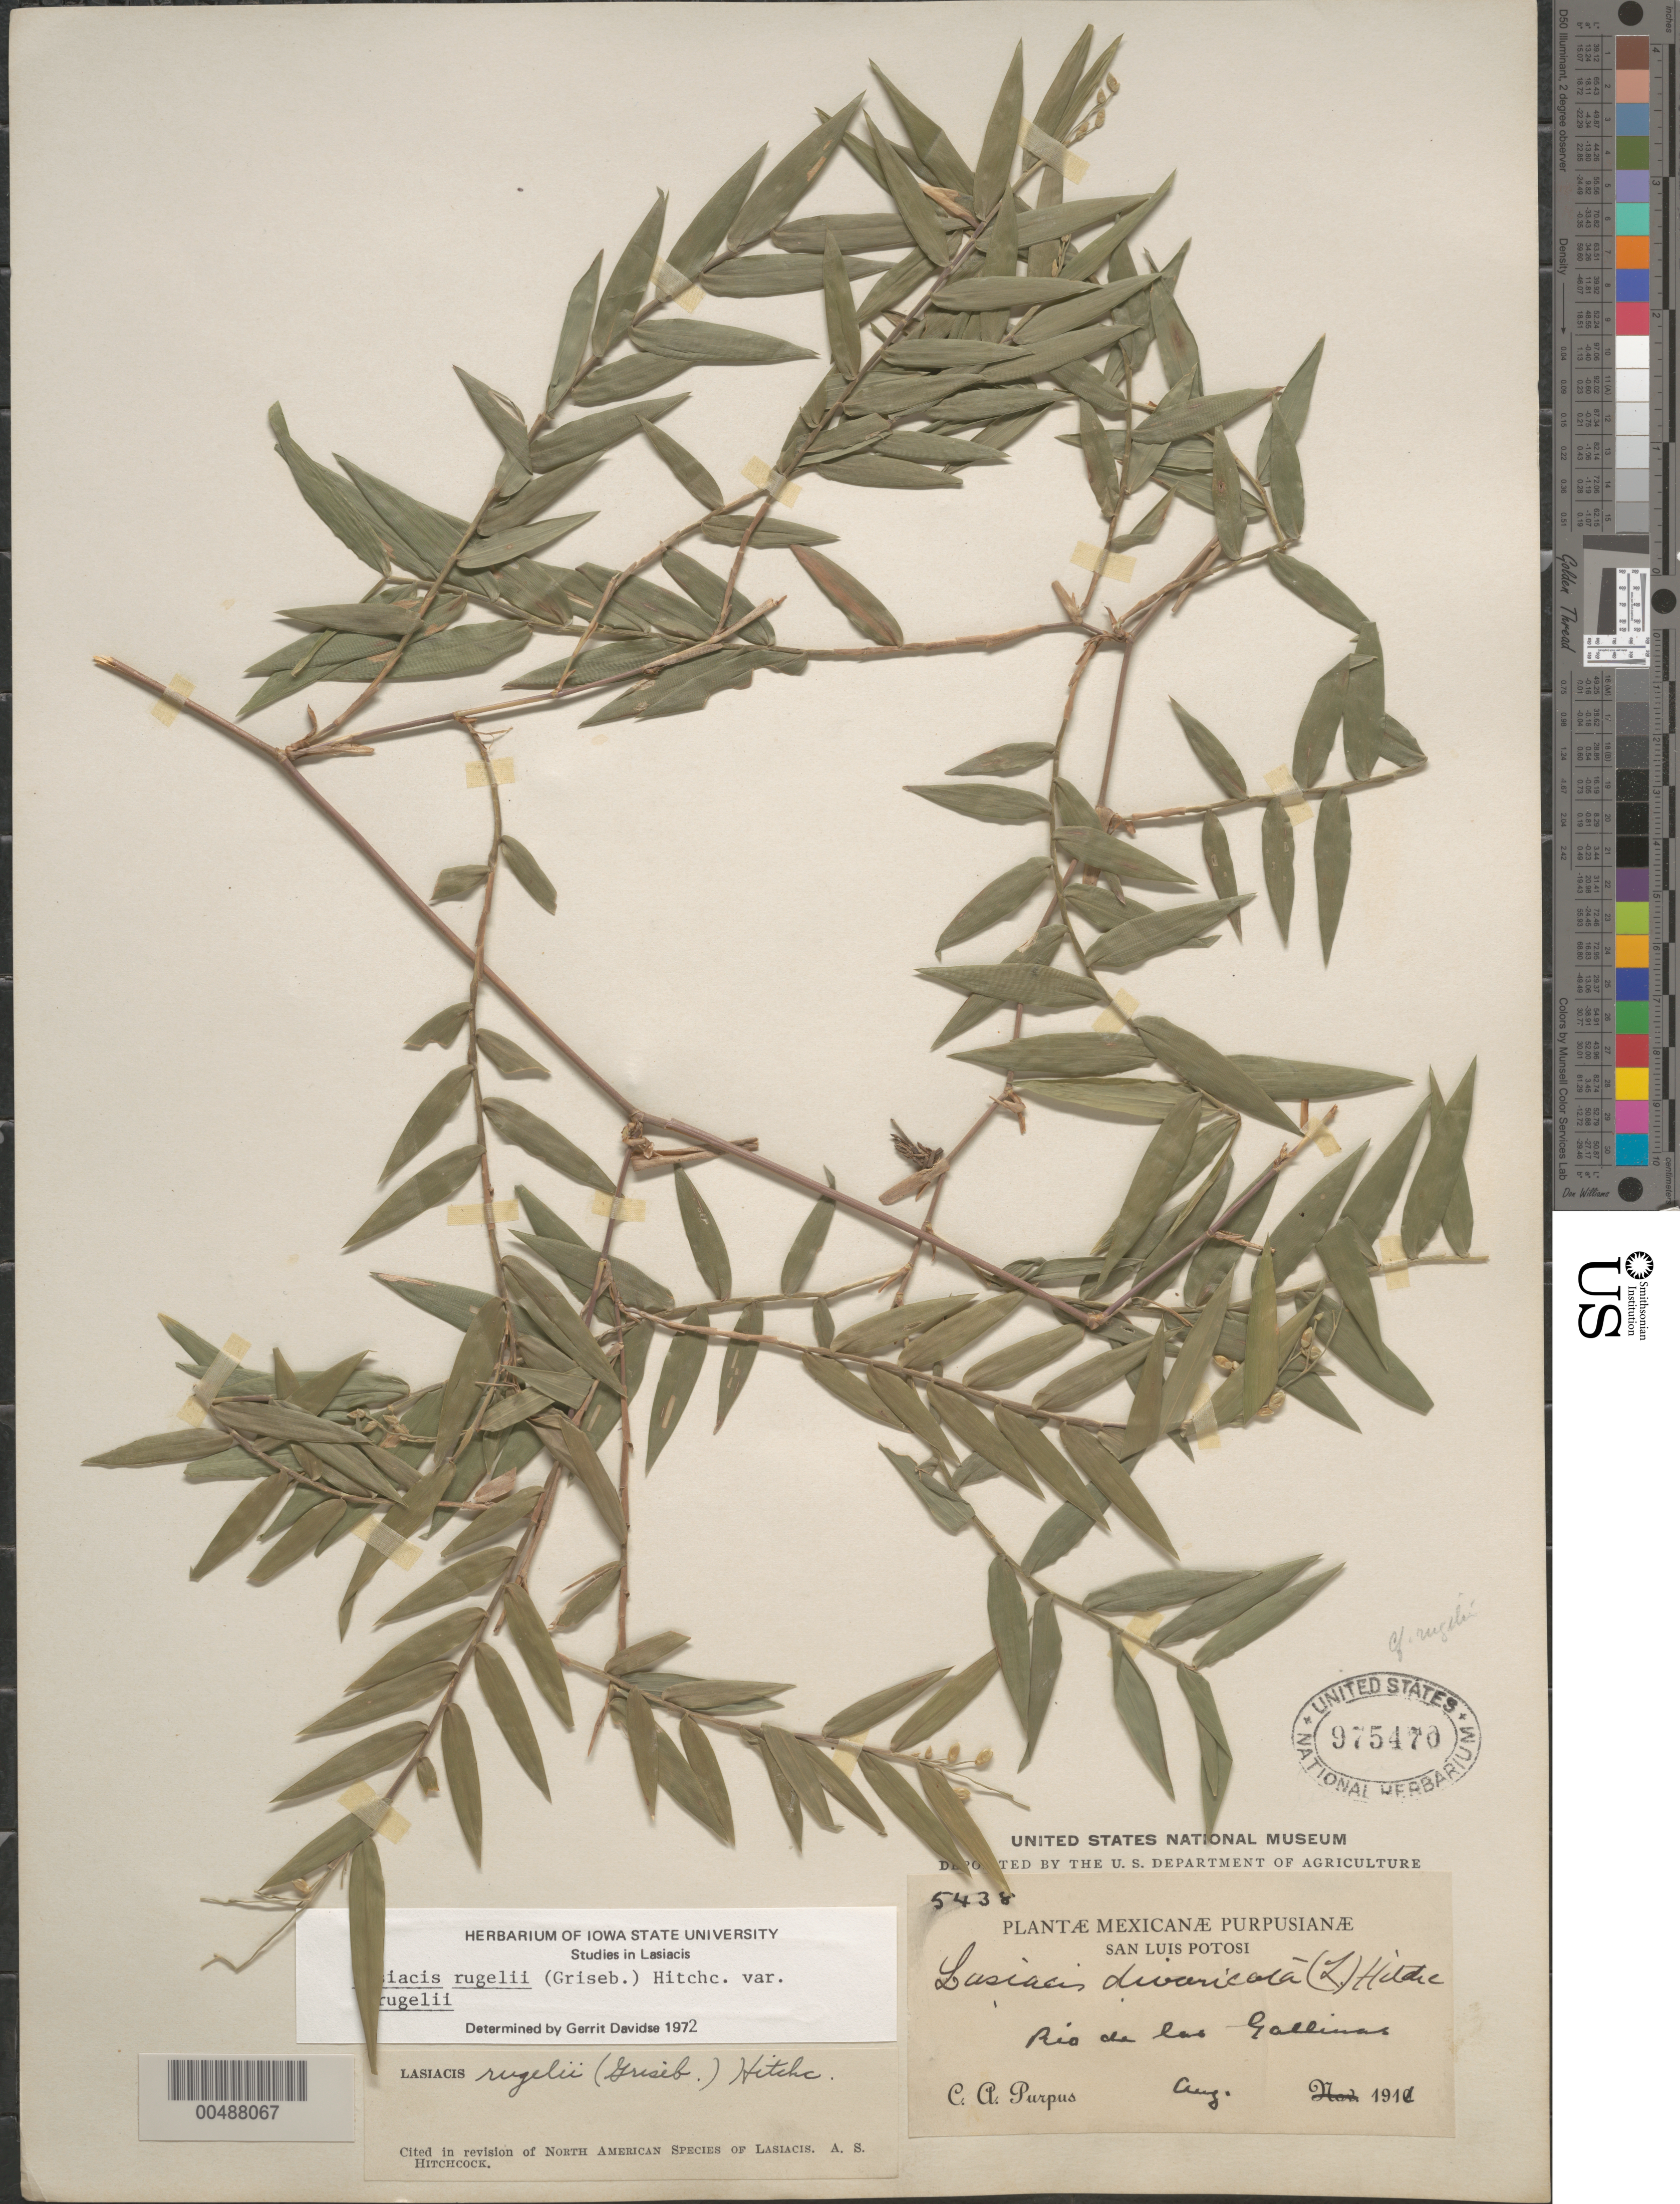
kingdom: Plantae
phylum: Tracheophyta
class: Liliopsida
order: Poales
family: Poaceae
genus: Lasiacis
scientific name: Lasiacis rugelii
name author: (Griseb.) Hitchc.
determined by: Davidse, Gerrit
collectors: C. A. Purpus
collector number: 5438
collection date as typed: Aug 1916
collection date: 1916-08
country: Mexico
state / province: San Luis Potosi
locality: Rio de las Gallinas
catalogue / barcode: US 975470